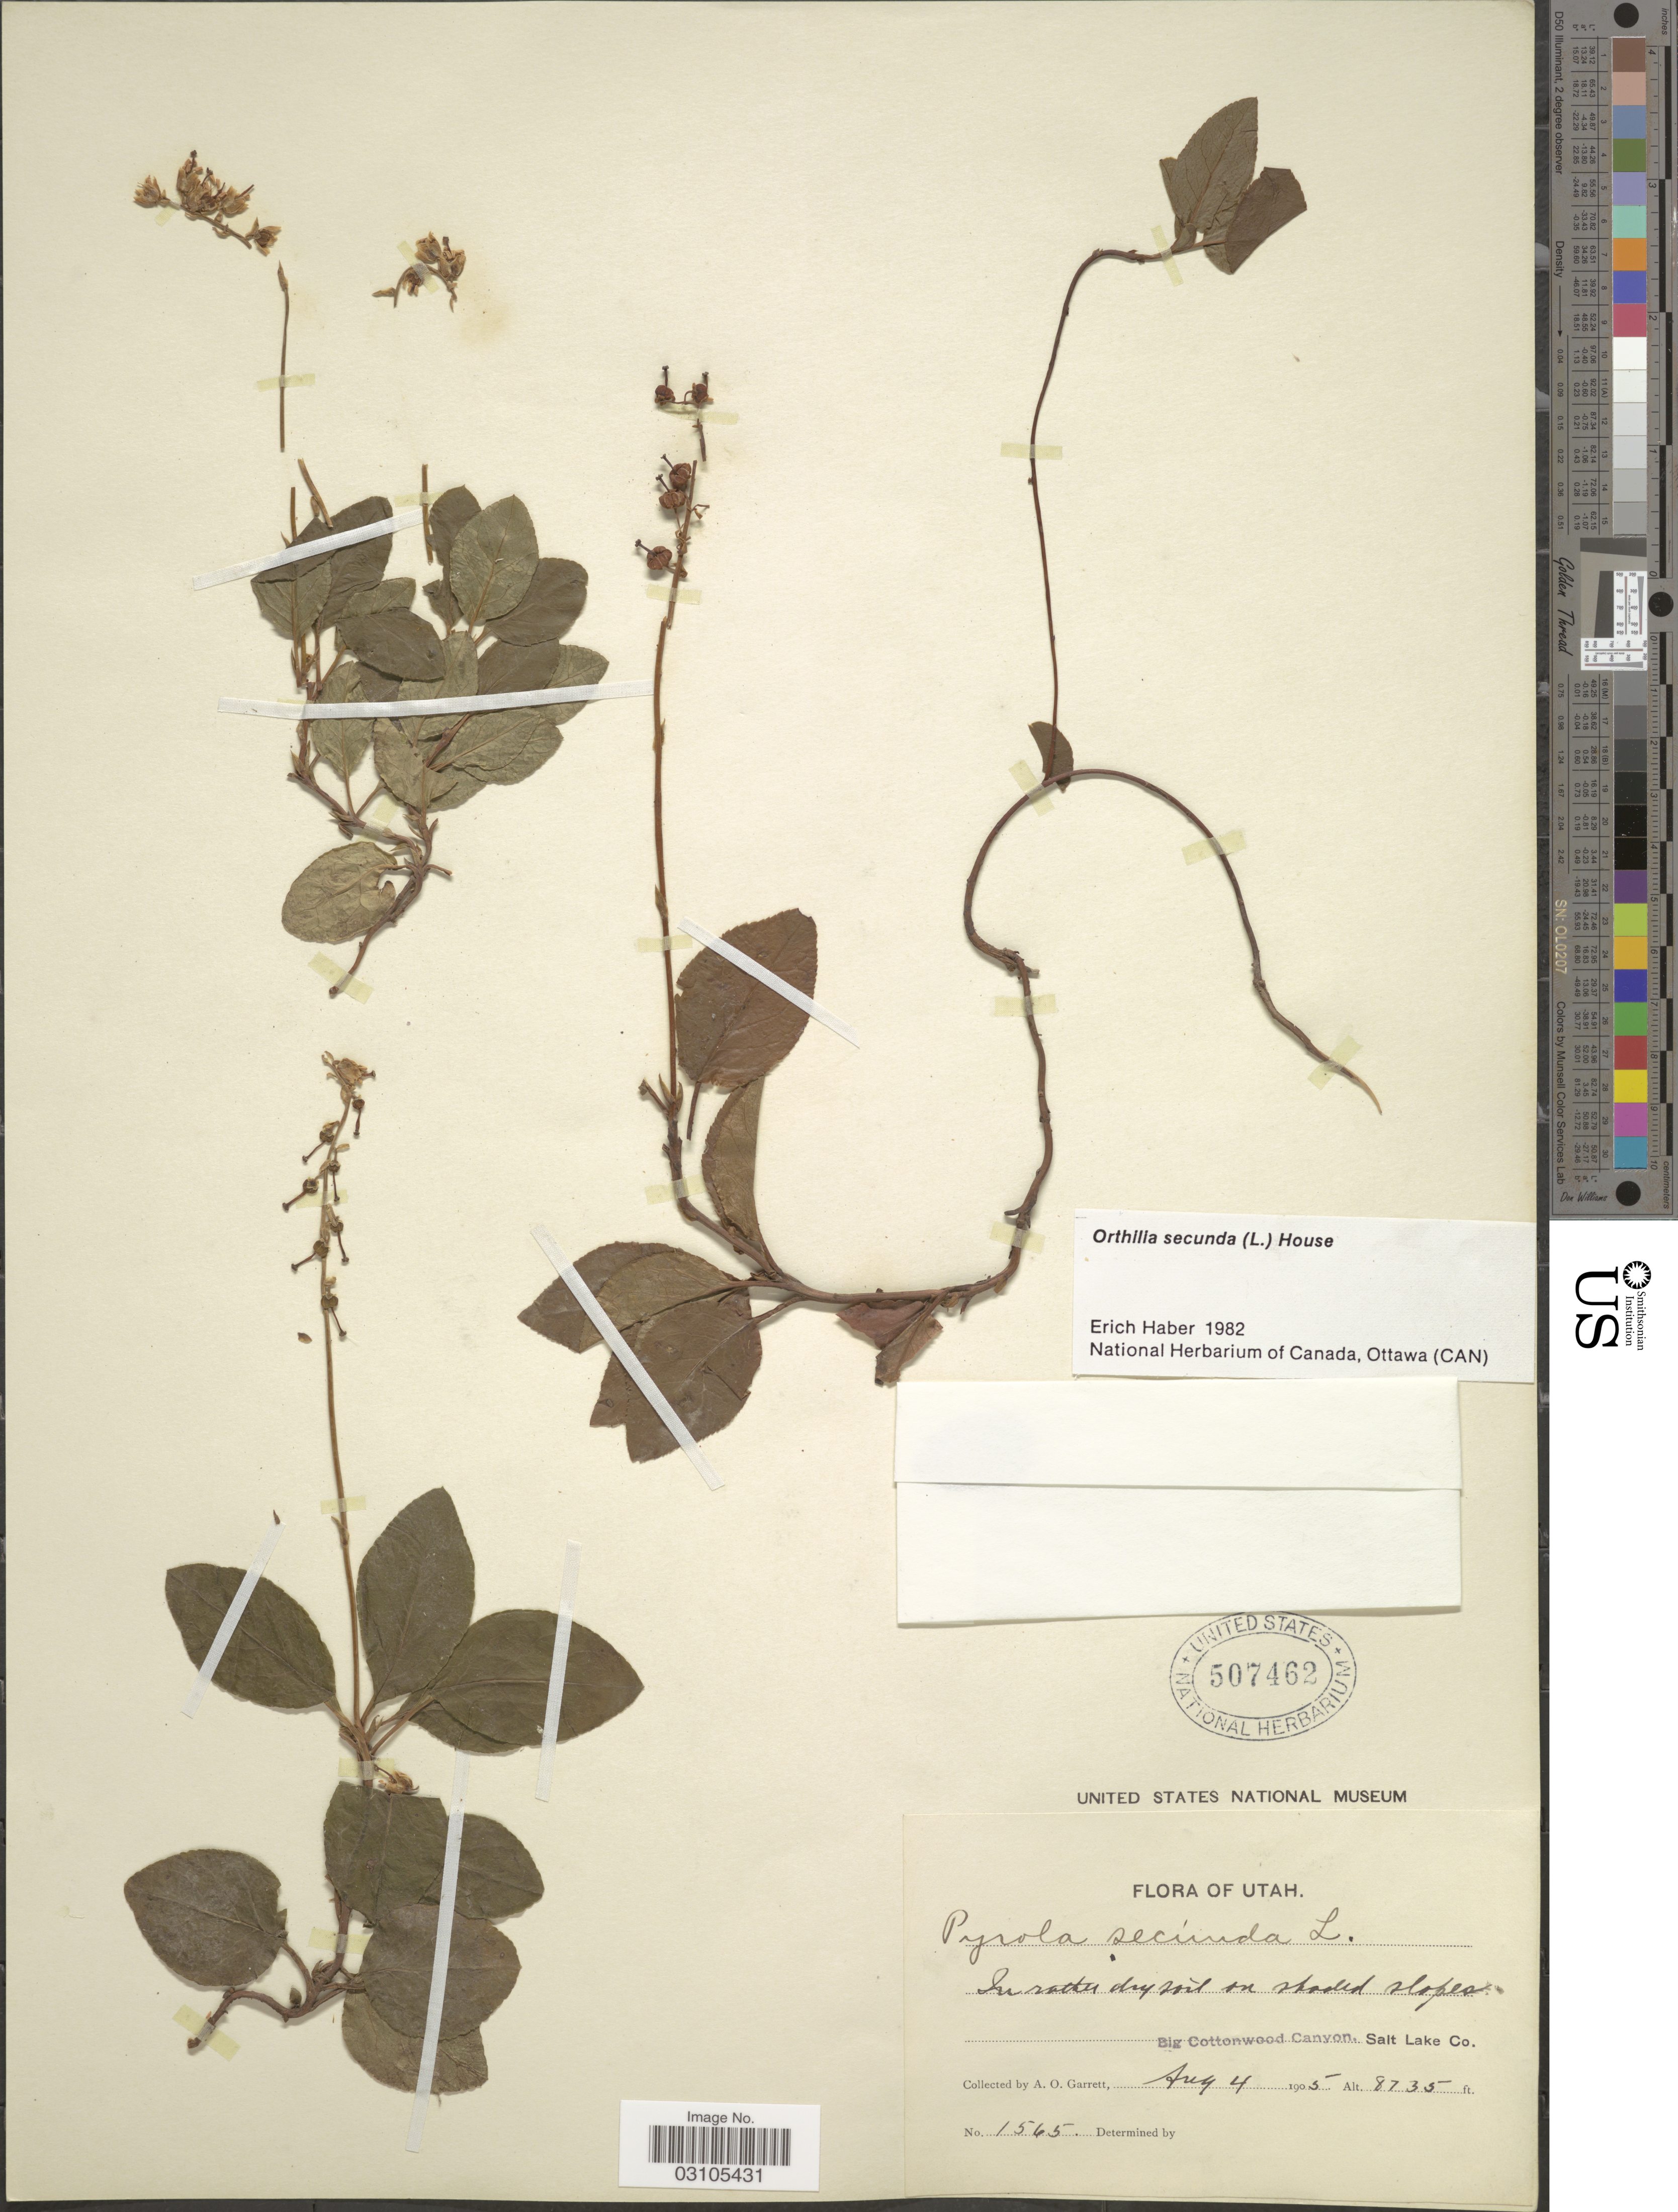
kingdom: Plantae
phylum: Tracheophyta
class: Magnoliopsida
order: Ericales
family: Ericaceae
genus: Orthilia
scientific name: Orthilia secunda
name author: (L.) House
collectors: A. O. Garrett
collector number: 1565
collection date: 1905-08-04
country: United States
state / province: Utah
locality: Big Cottonwood Canyon. Salt Lake Co.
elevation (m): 2662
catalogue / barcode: US 507462